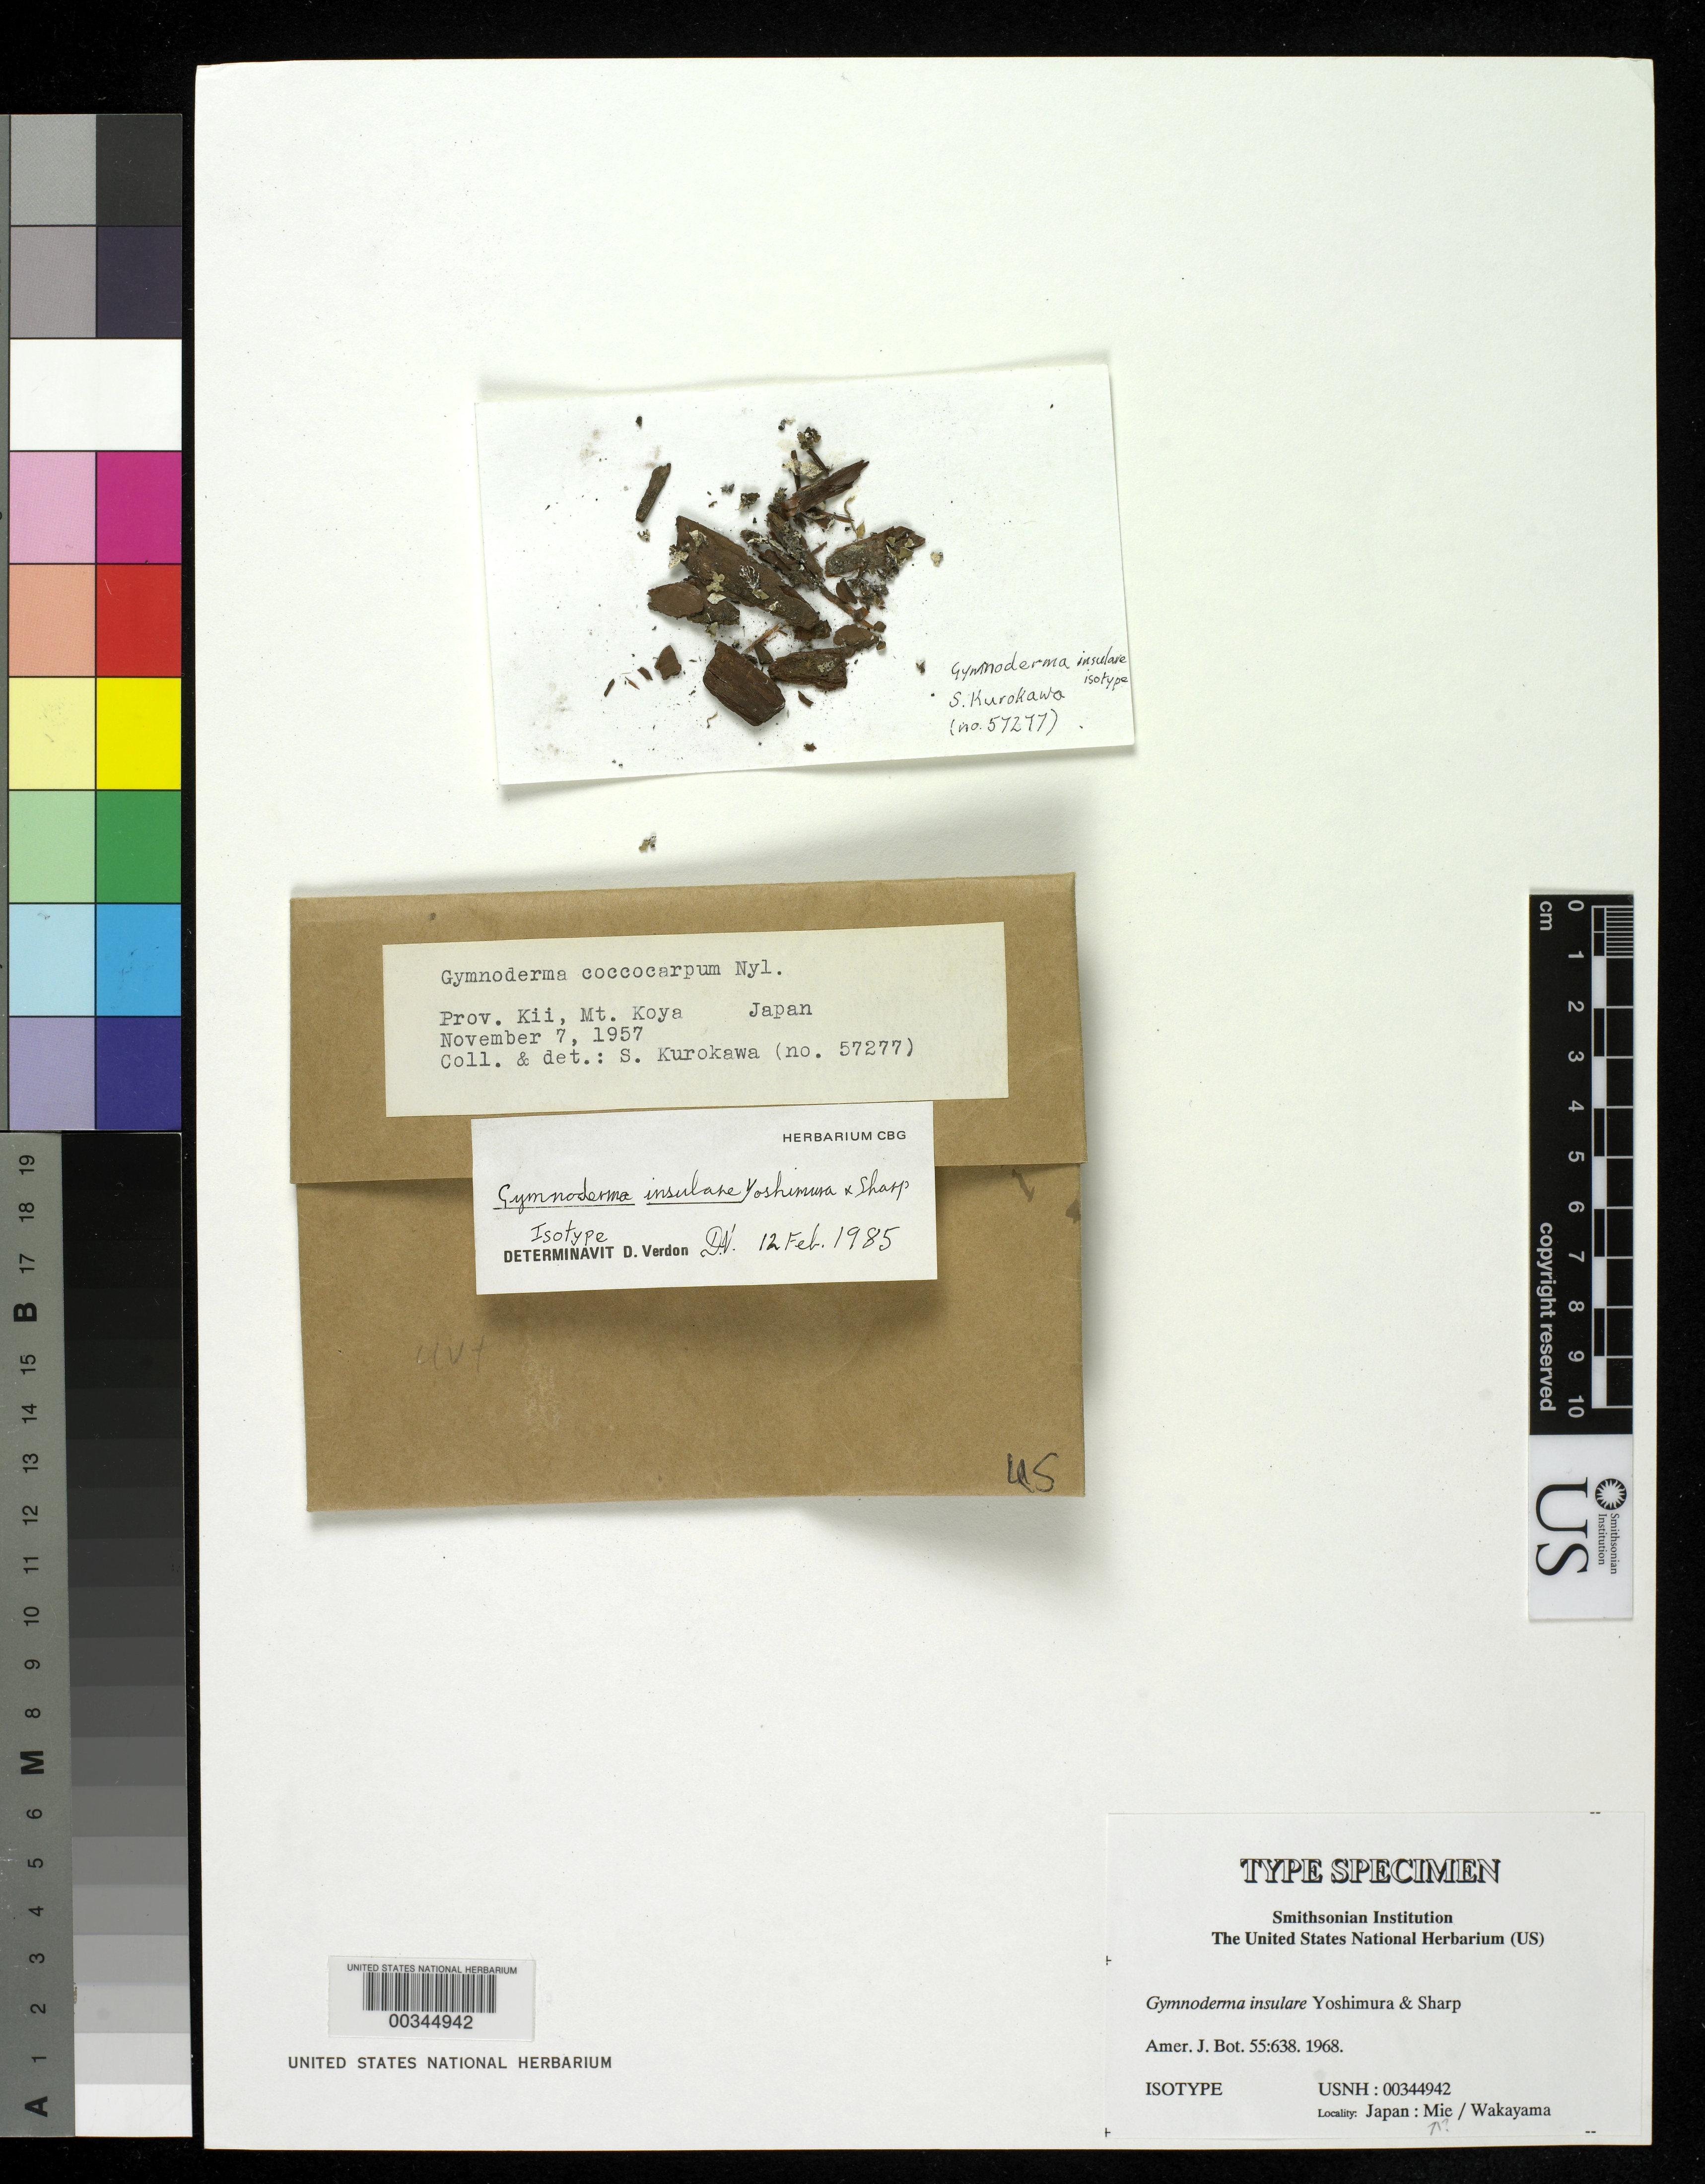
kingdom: Fungi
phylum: Ascomycota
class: Lecanoromycetes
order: Lecanorales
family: Cladoniaceae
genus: Gymnoderma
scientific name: Gymnoderma insulare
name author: Yoshimura & Sharp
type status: Isotype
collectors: S. Kurokawa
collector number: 57277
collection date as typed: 07 Nov 1957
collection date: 1957-11-07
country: Japan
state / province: Wakayama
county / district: Kii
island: Honshu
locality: Mt. Koya.